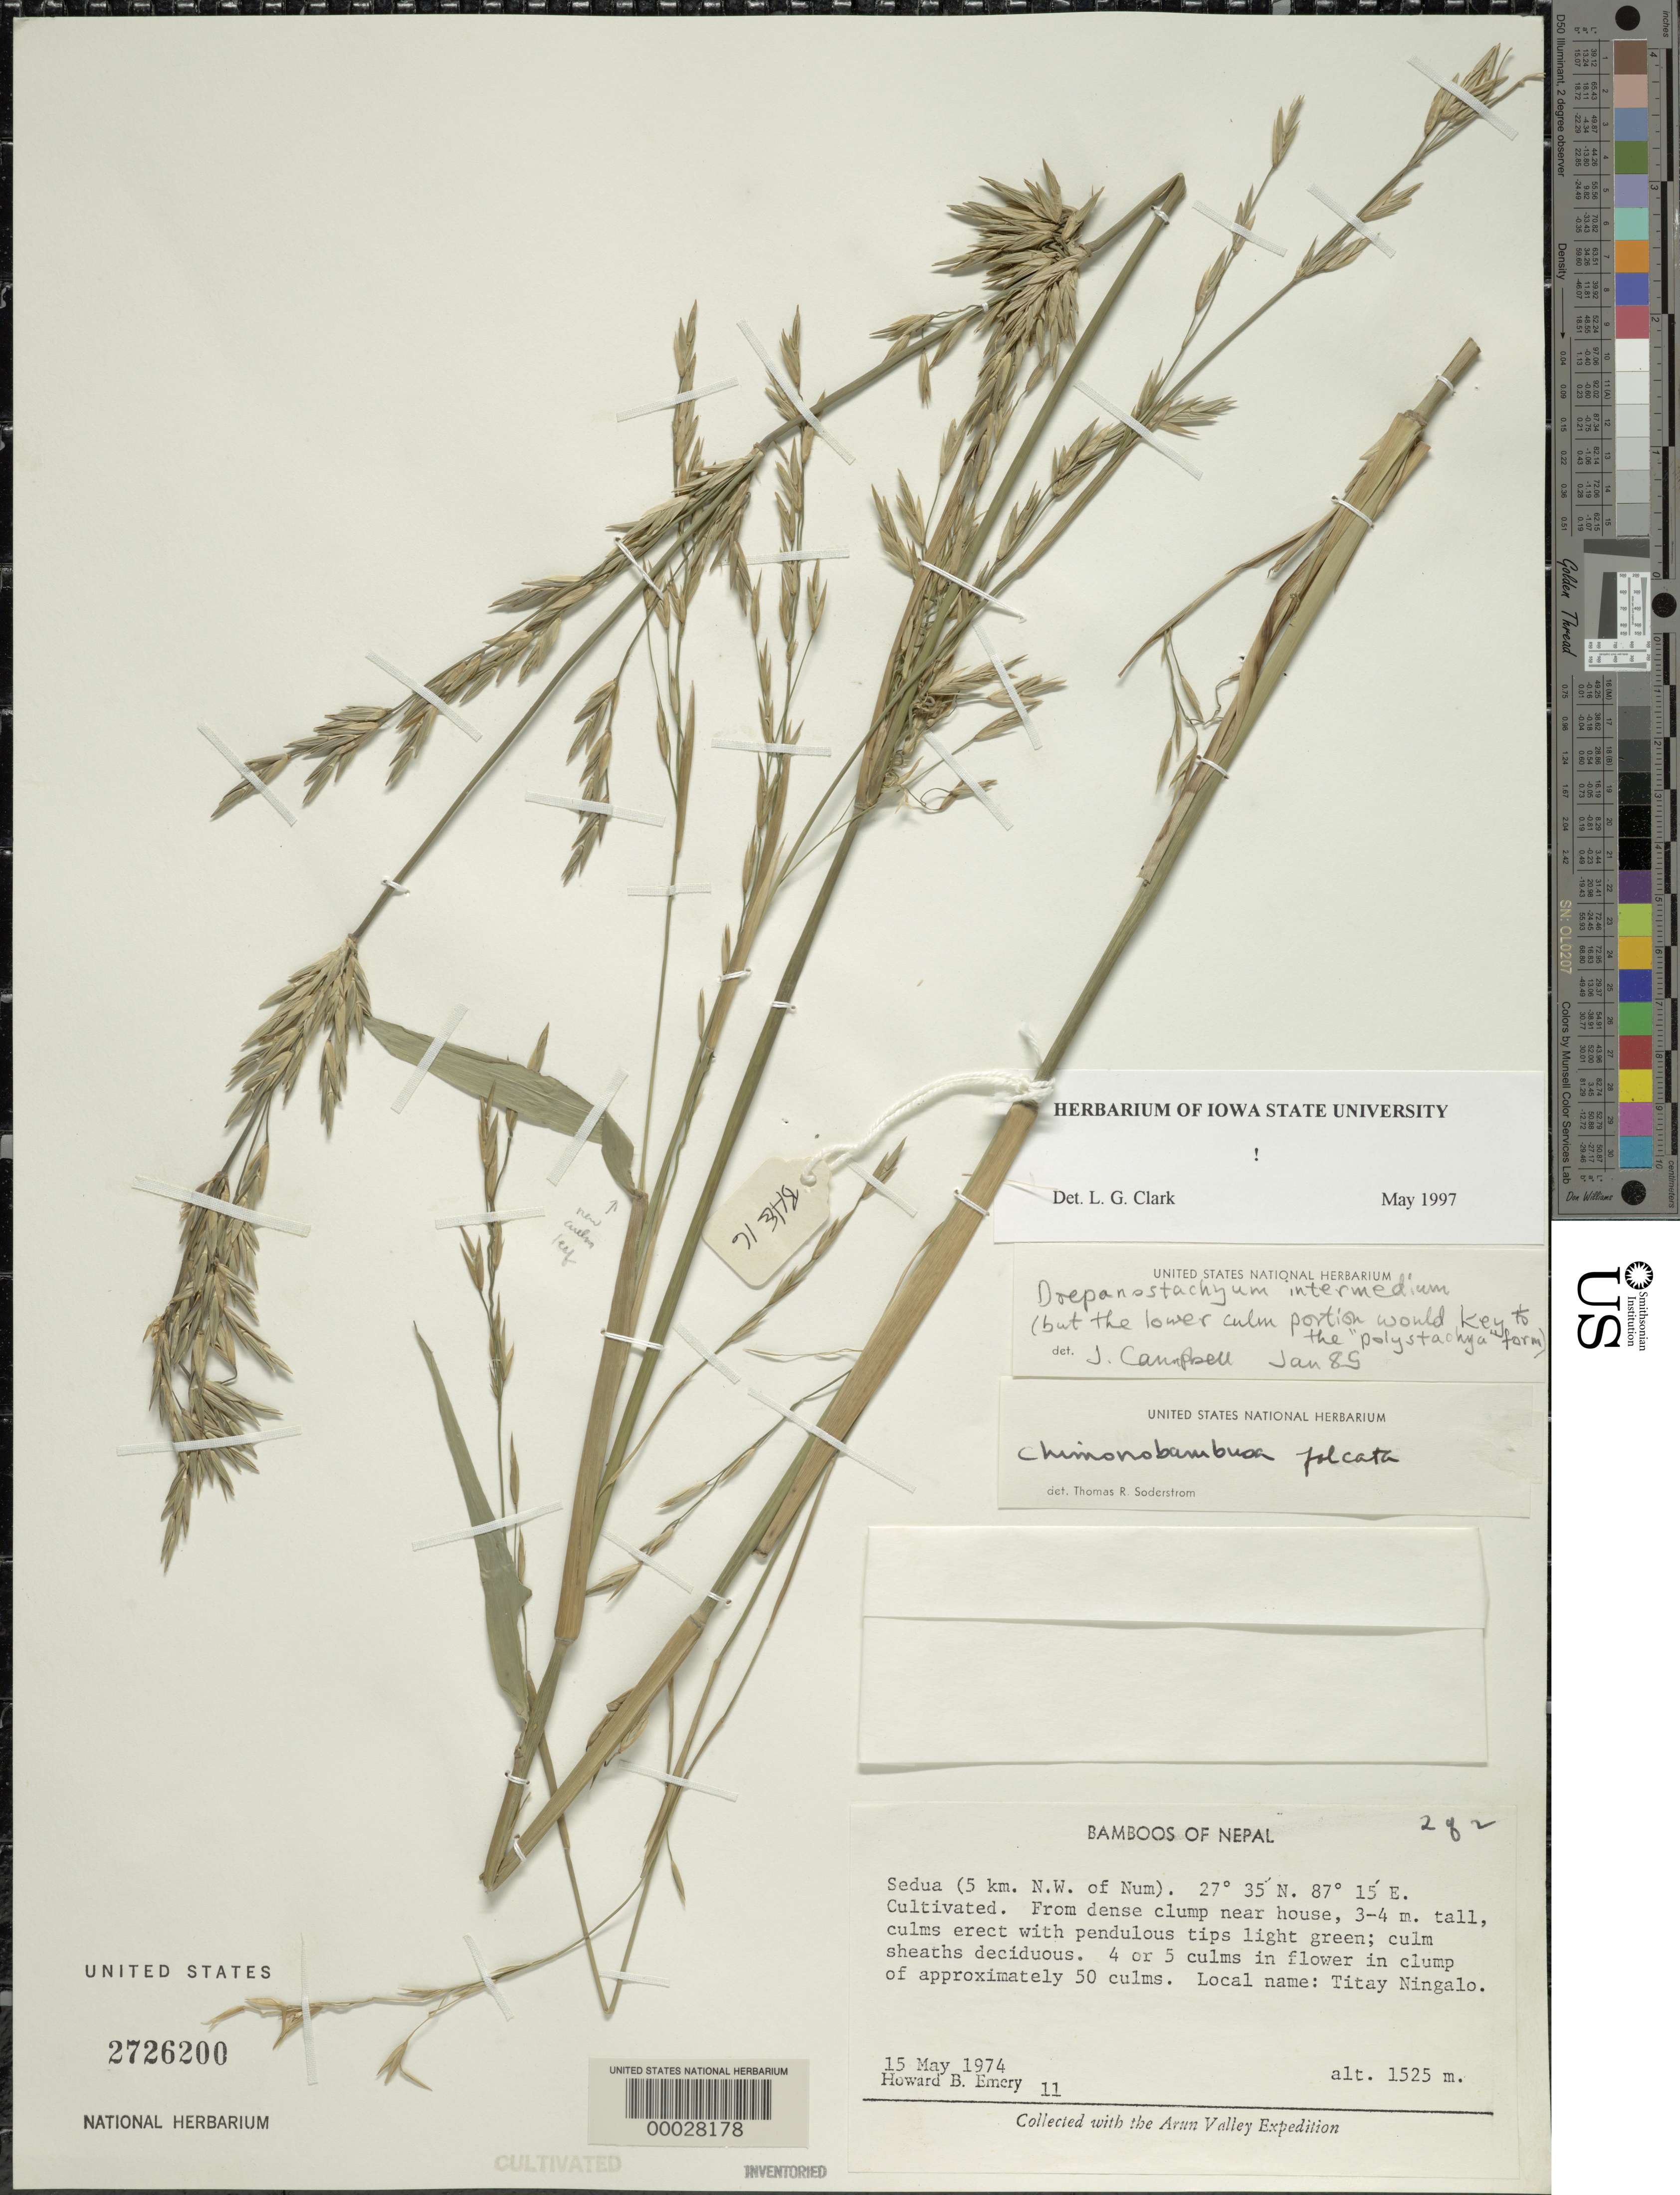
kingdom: Plantae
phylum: Tracheophyta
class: Liliopsida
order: Poales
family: Poaceae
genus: Drepanostachyum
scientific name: Drepanostachyum intermedium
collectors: H. B. Emery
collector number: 11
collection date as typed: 15 May 1974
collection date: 1974-05-15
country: Nepal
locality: Sedua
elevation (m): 1525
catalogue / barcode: US 2726200